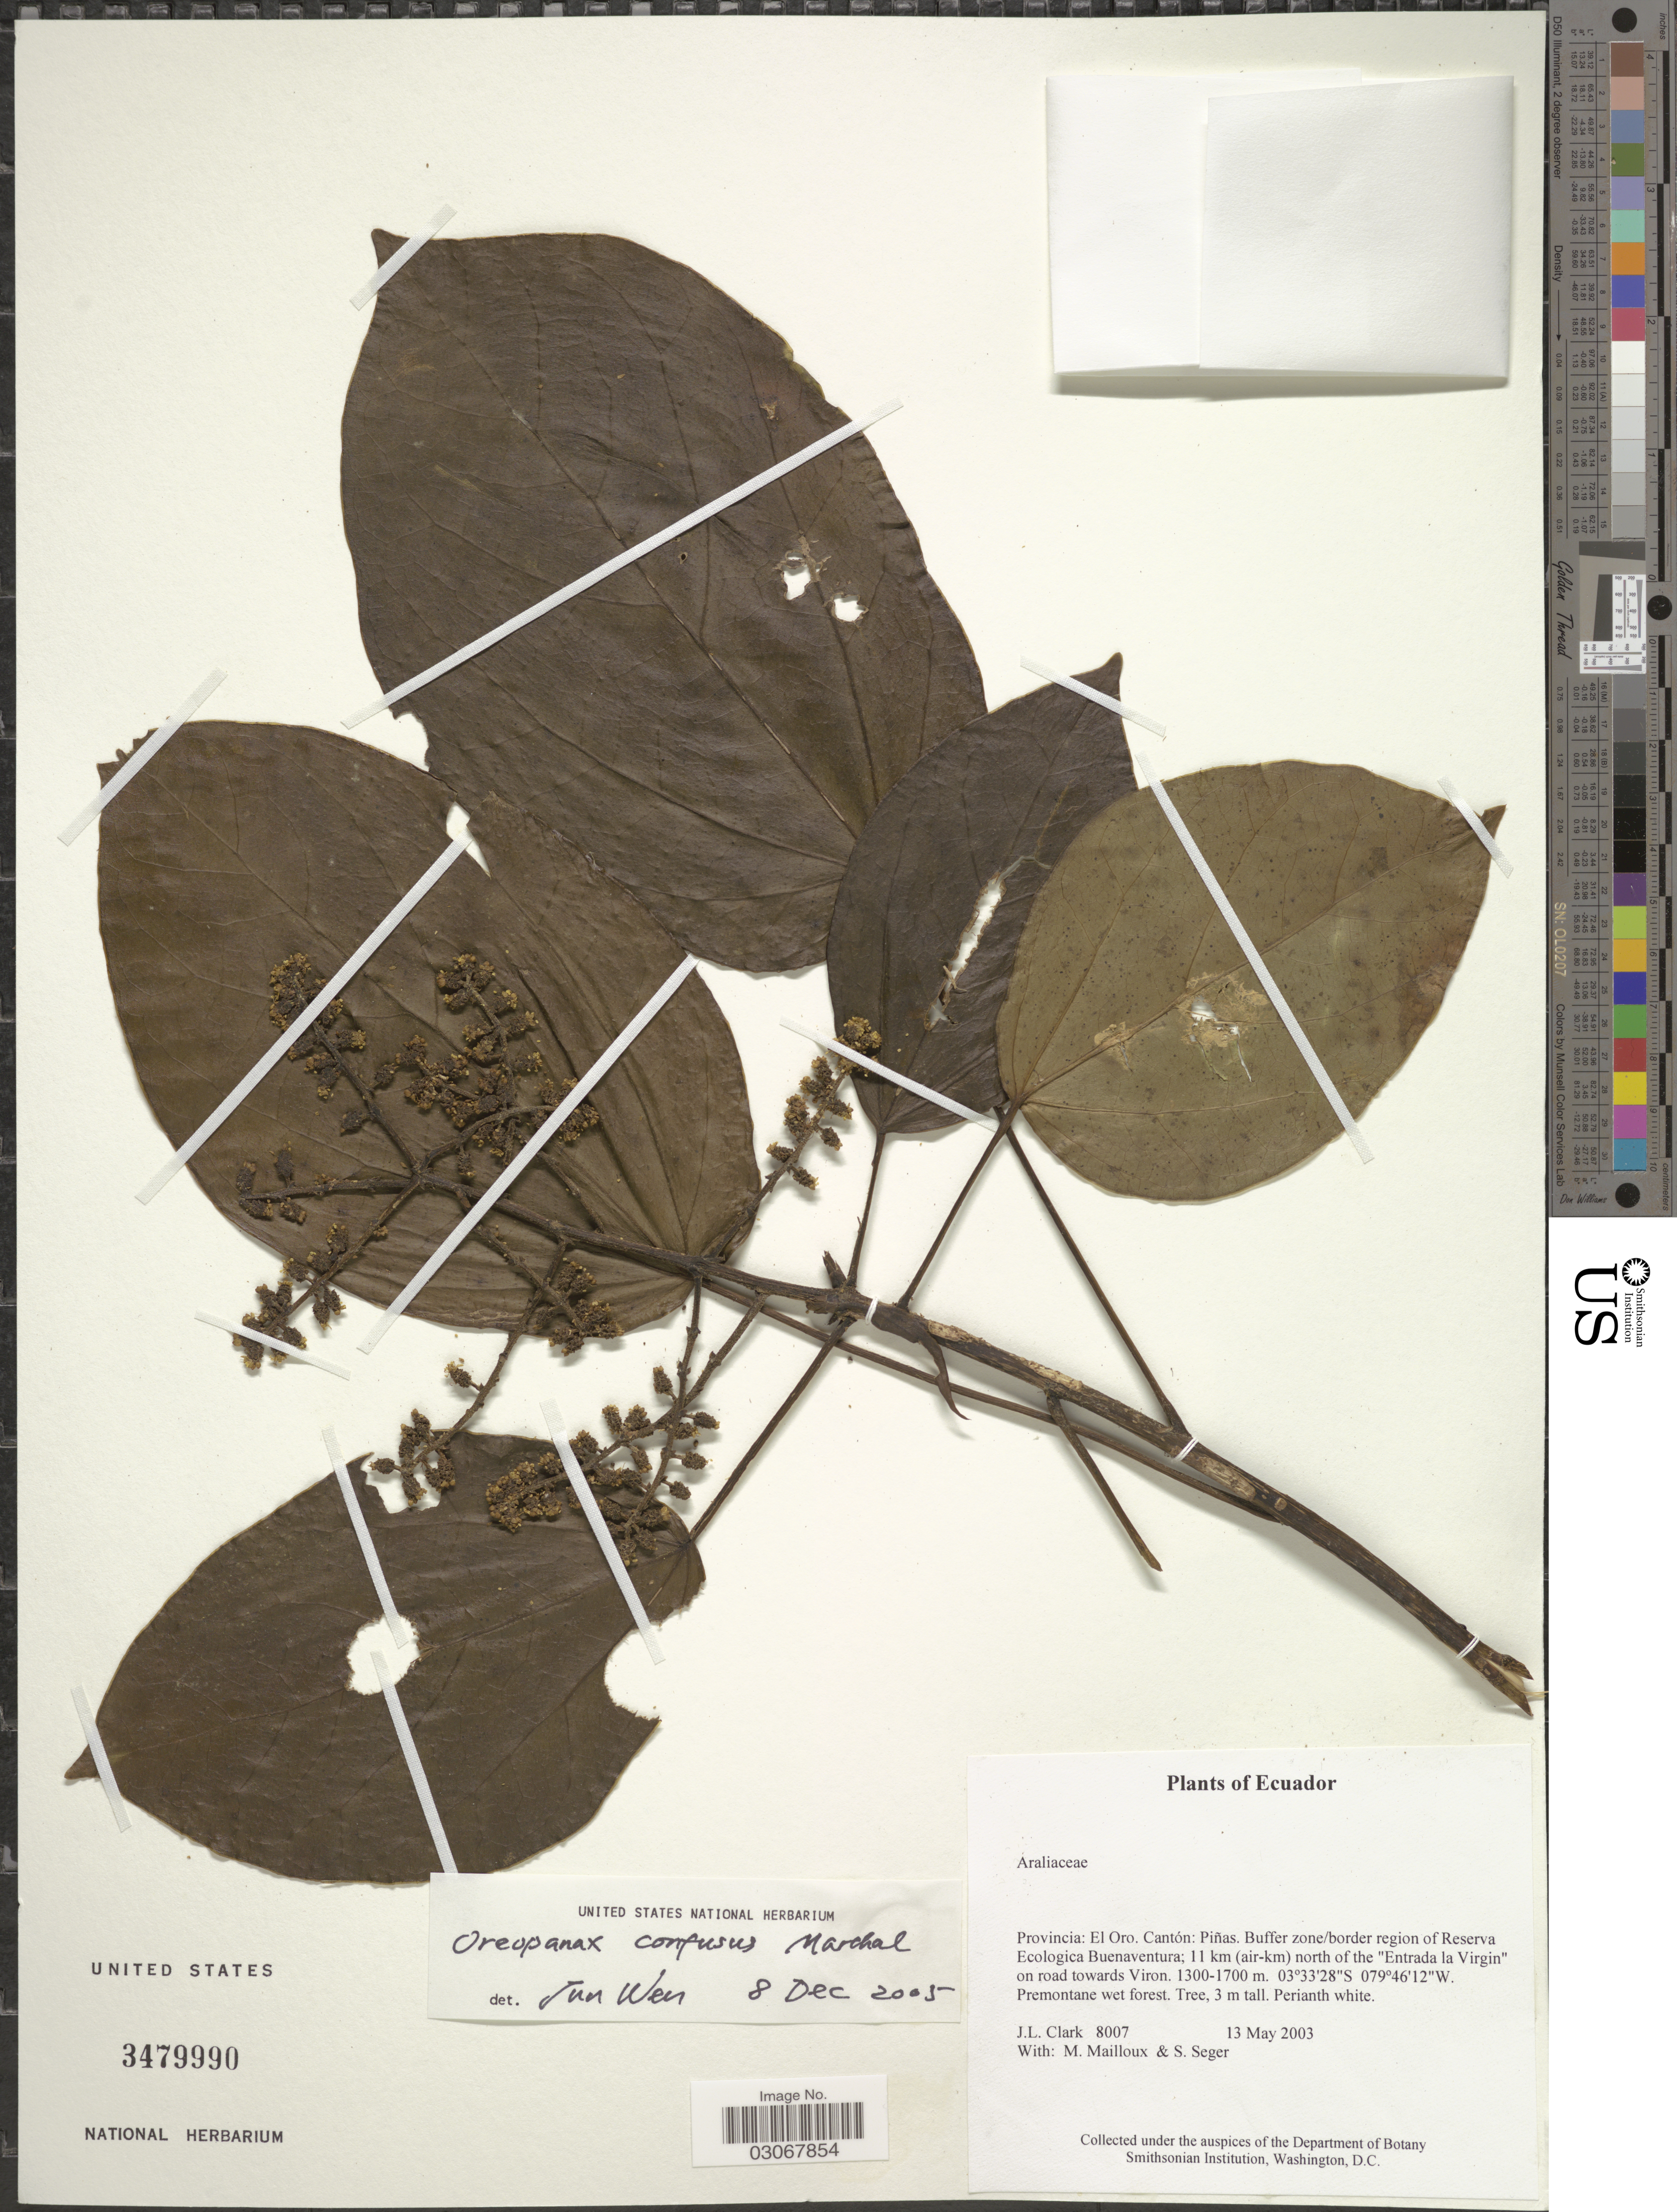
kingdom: Plantae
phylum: Tracheophyta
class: Magnoliopsida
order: Apiales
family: Araliaceae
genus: Oreopanax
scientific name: Oreopanax confusus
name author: March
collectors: J. L. Clark, M. Mailloux & S. Seger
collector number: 8007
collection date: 2003-05-13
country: Ecuador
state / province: El Oro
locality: Cantón: Piñas. Buffer zone/border region of Reserva Ecologica Buenaventura; 11 km (air-km) north of the "Entrada la Virgin" on road towards Viron.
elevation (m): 1300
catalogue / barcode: US 3479990